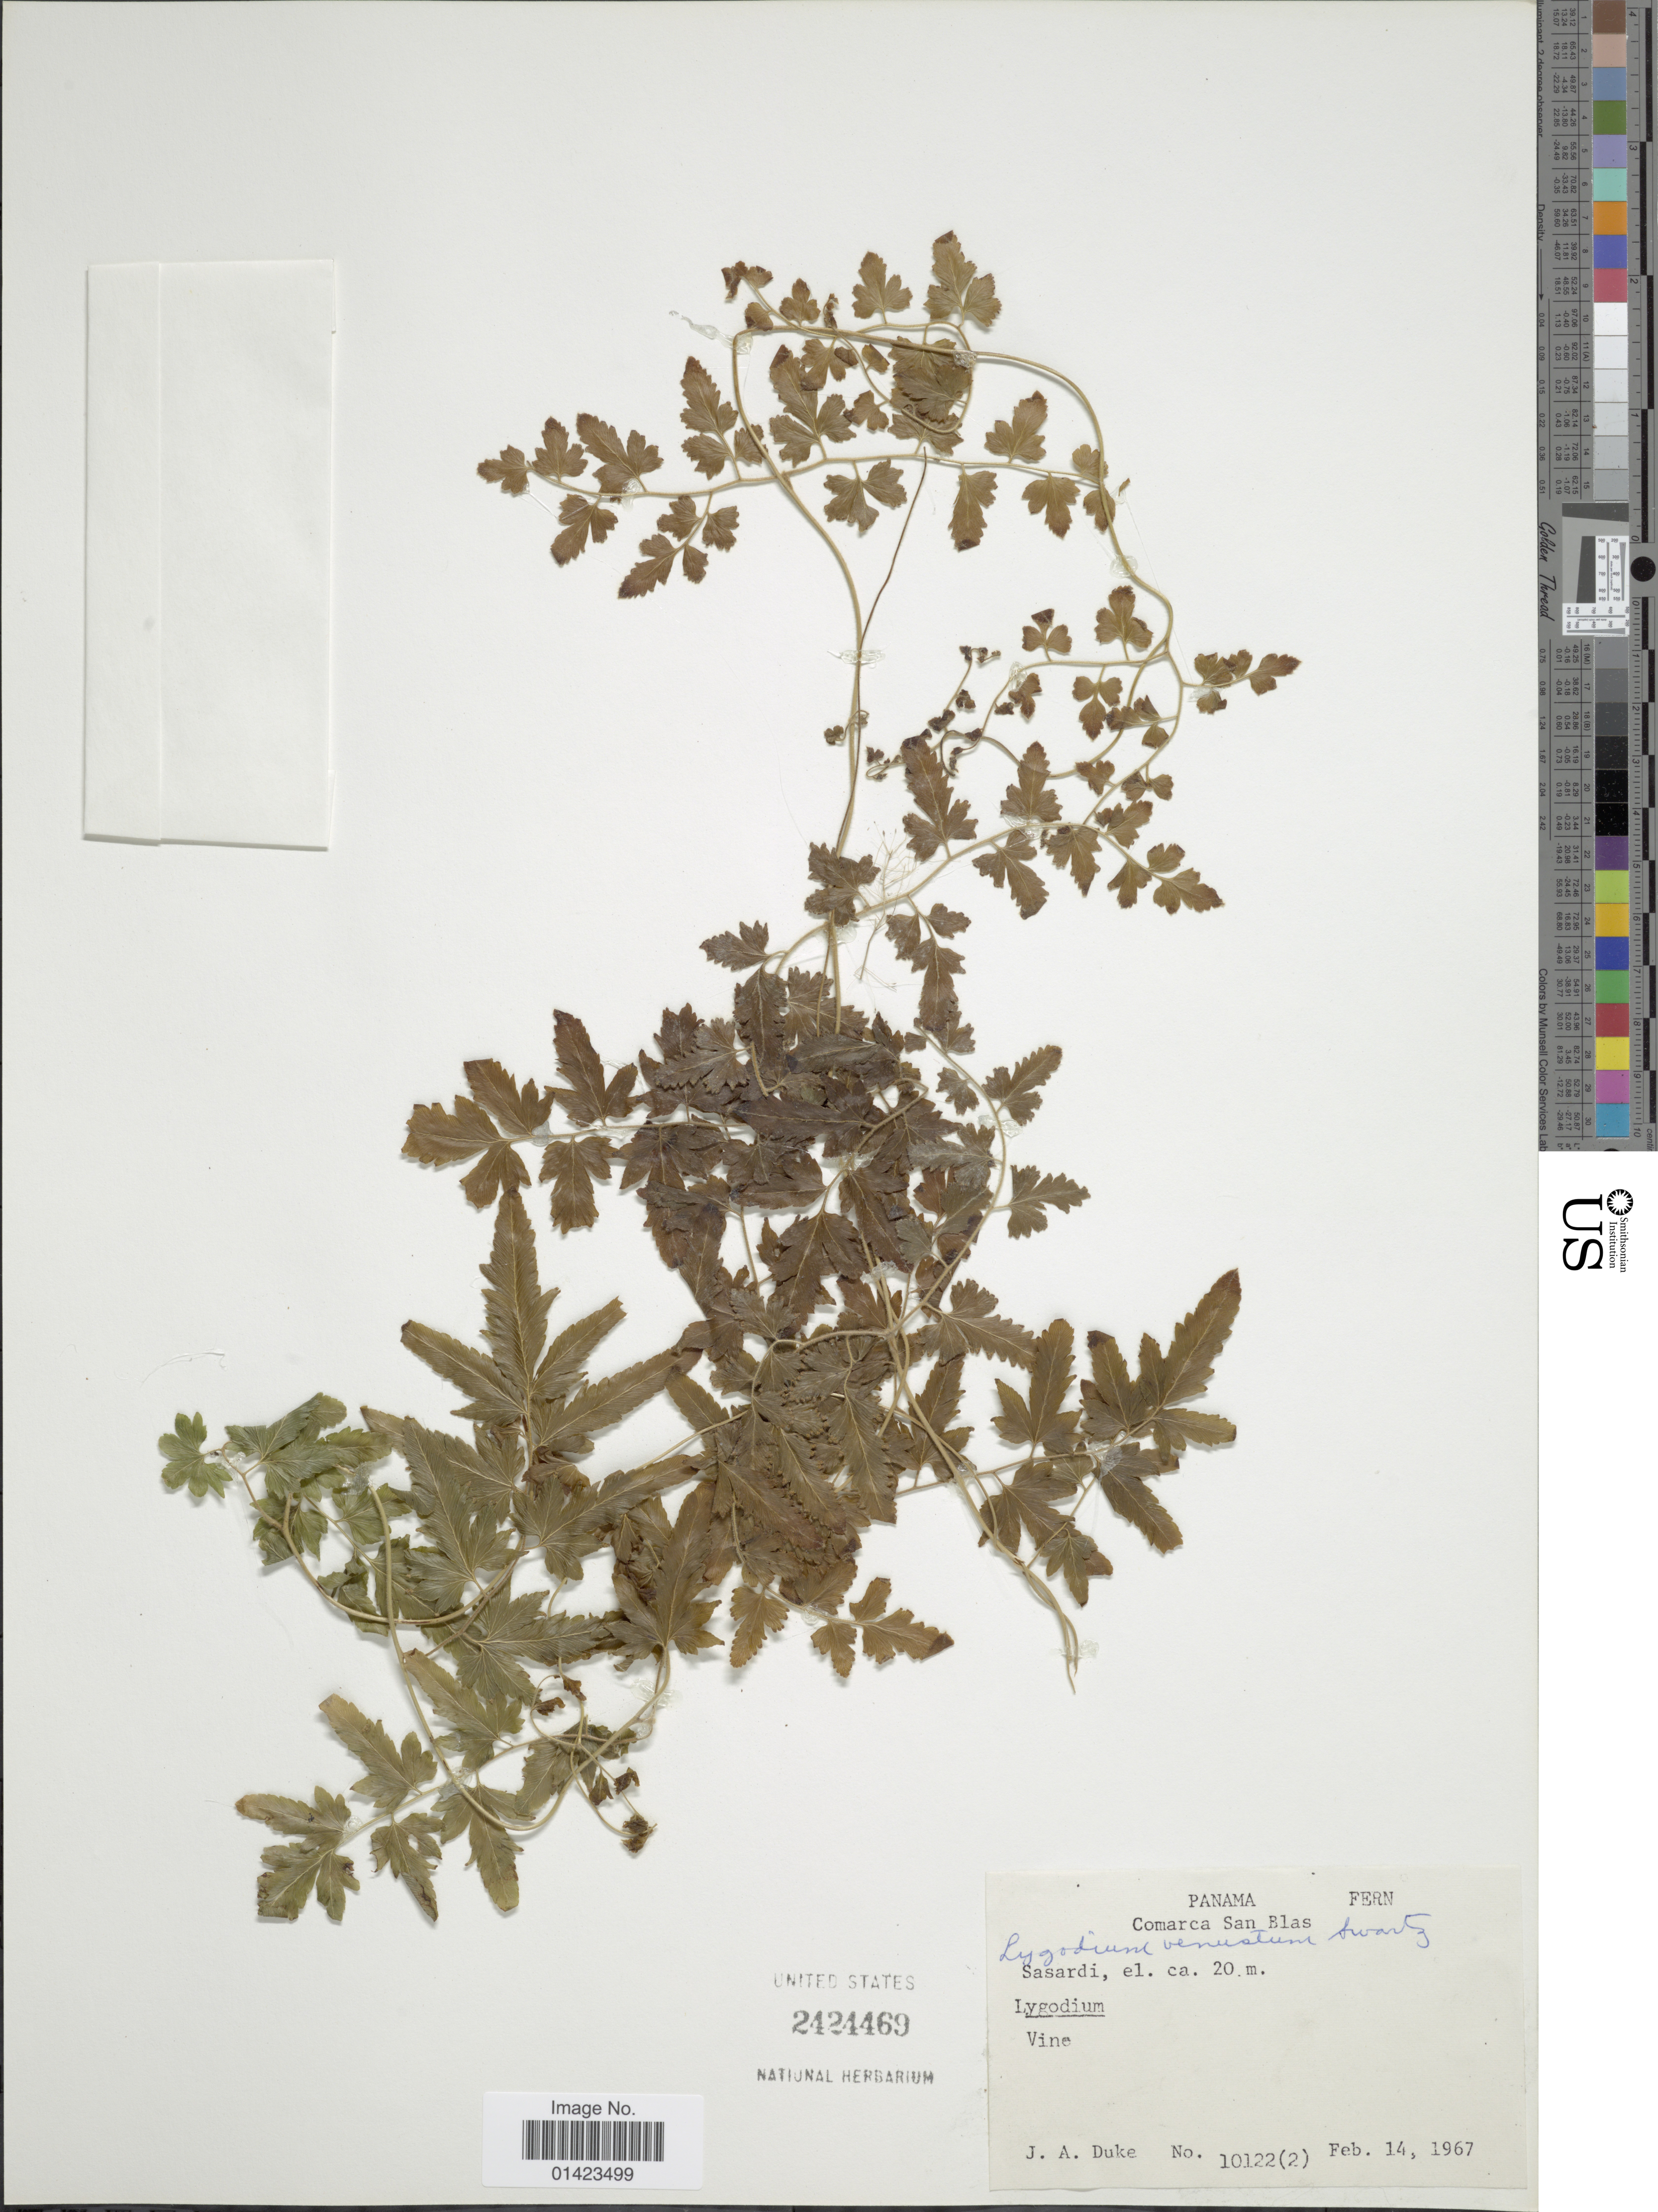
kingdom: Plantae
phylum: Tracheophyta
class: Polypodiopsida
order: Schizaeales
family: Lygodiaceae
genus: Lygodium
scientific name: Lygodium venustum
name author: Sw.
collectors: J. A. Duke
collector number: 10122(2)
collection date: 1967-02-14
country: Panama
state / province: Kuna Yala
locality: Comarca San Blas, Sasardi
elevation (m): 20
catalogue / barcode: US 2424469